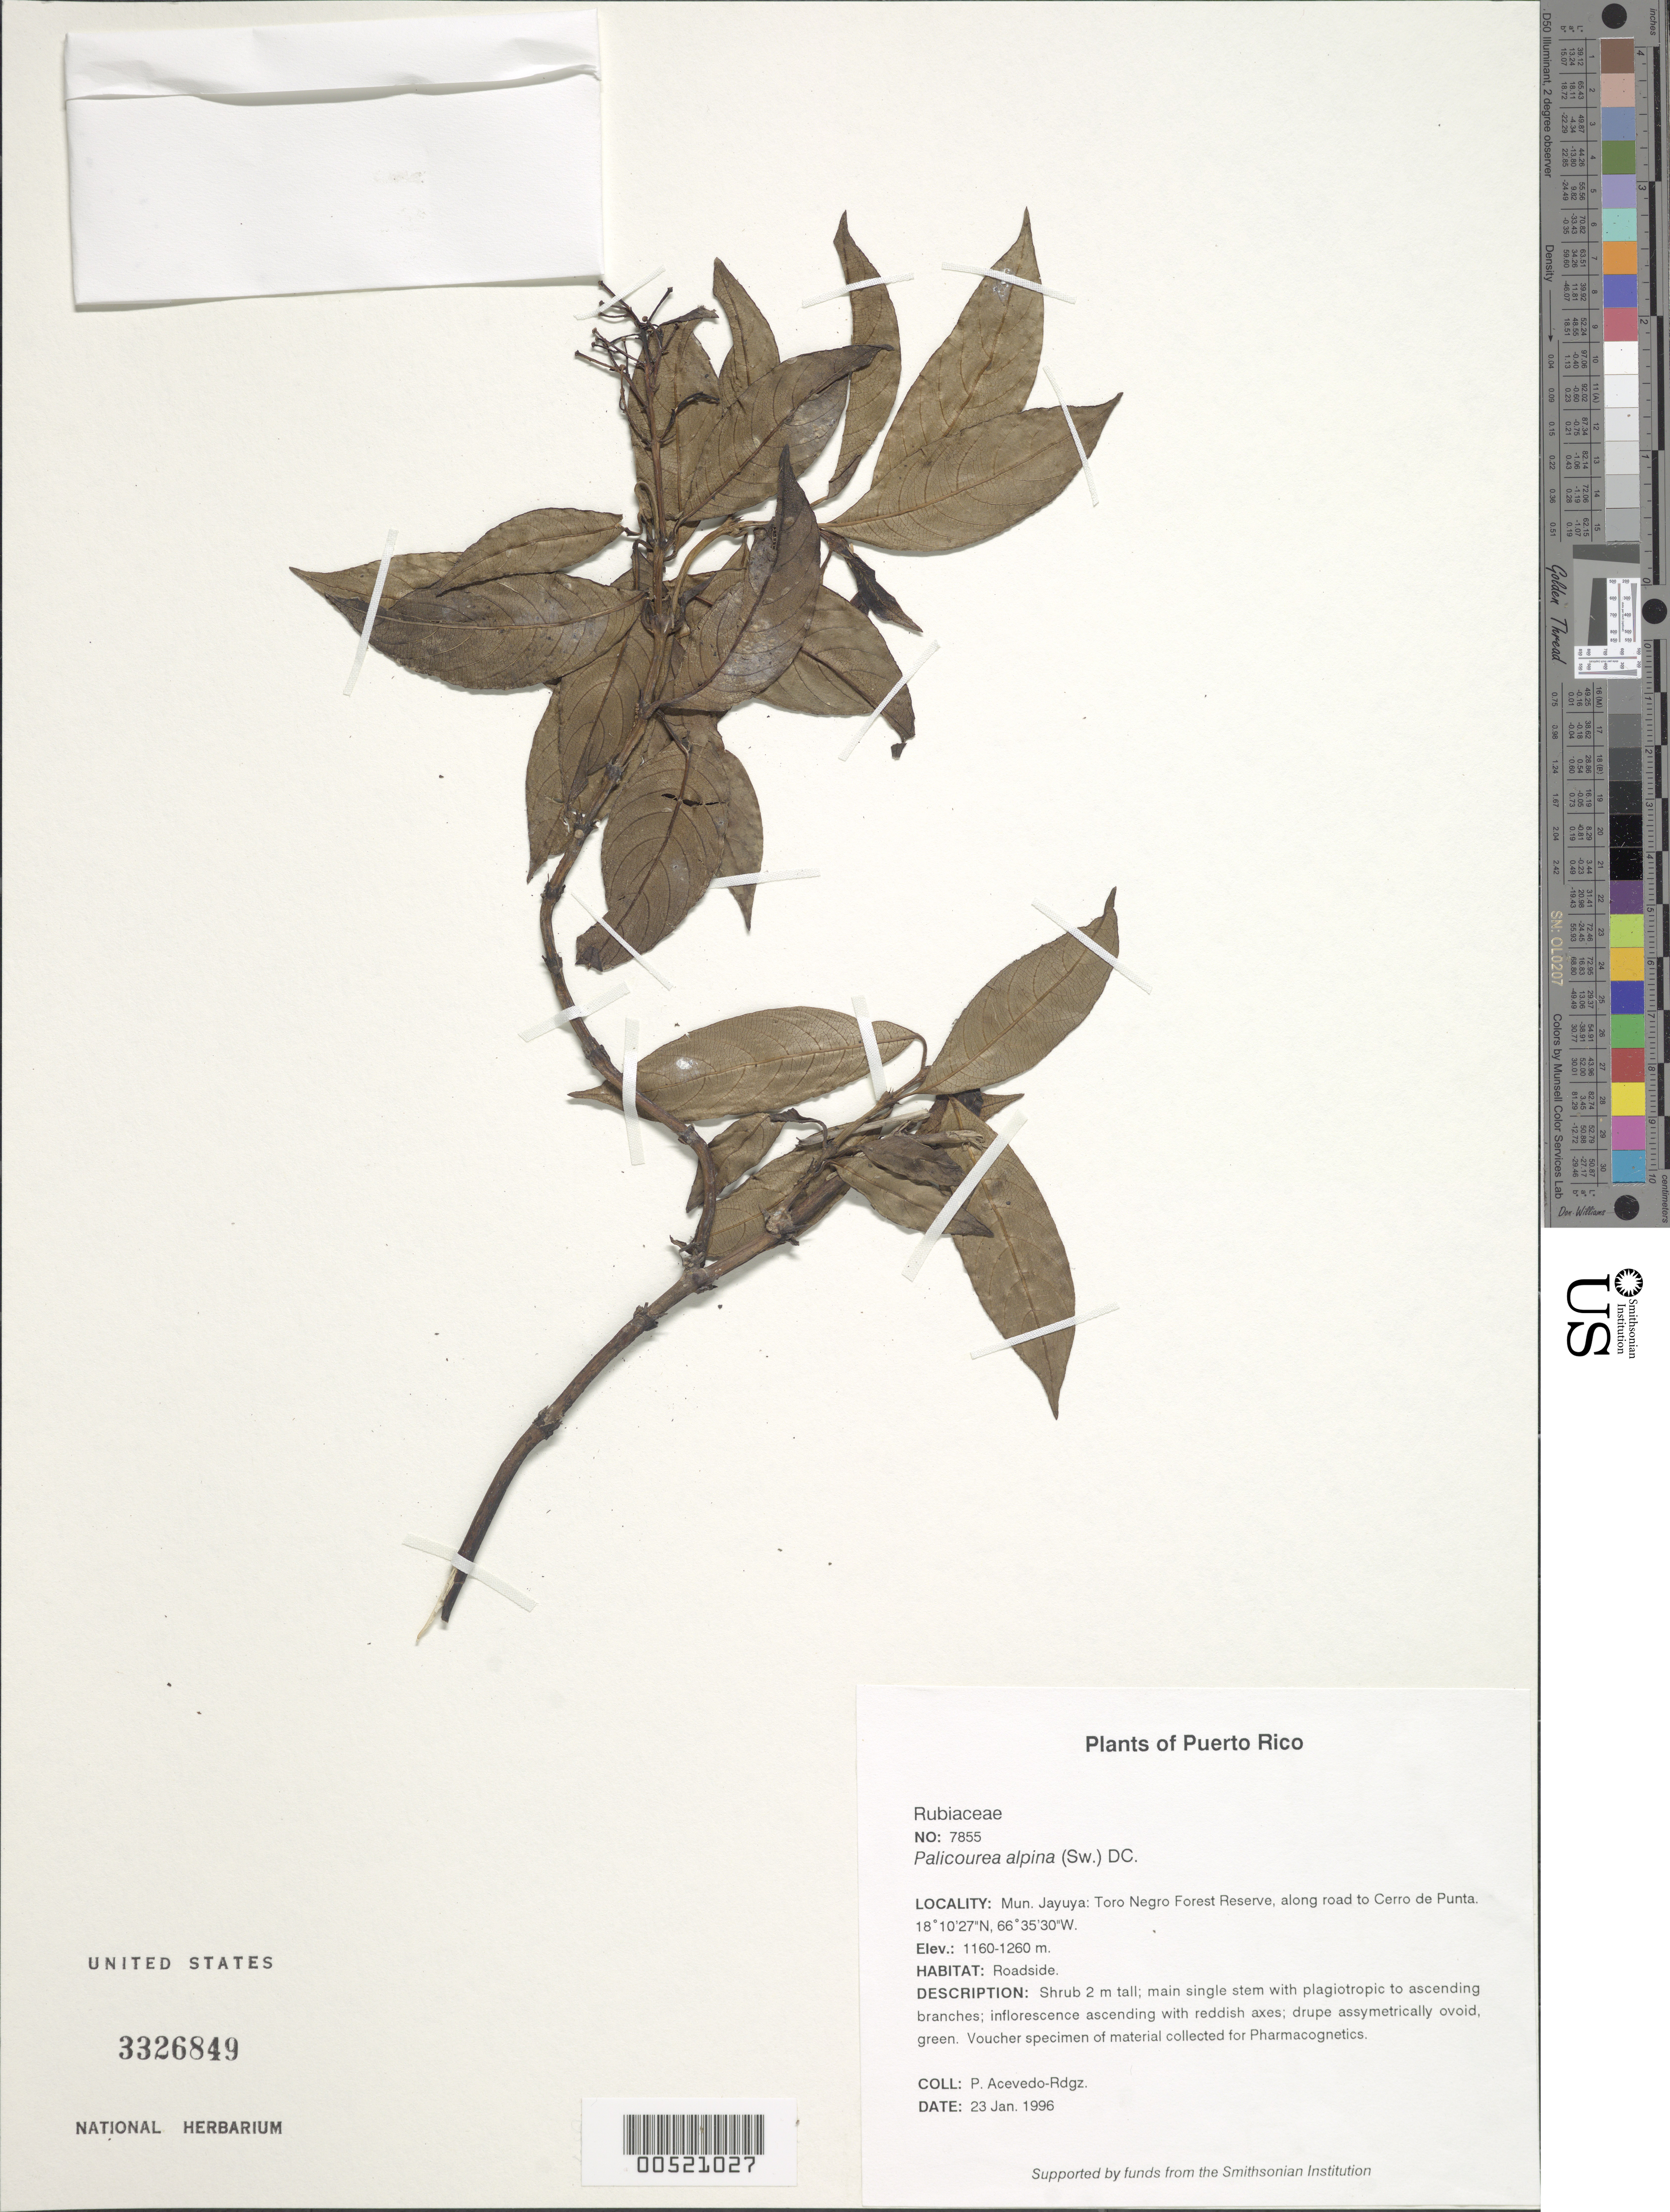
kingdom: Plantae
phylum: Tracheophyta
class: Magnoliopsida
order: Gentianales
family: Rubiaceae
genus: Palicourea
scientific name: Palicourea alpina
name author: (Sw.) DC.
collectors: P. Acevedo-Rodr. & G. J. Breckon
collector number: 7855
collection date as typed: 23 Jan 1996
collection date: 1996-01-23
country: Puerto Rico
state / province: Ponce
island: Puerto Rico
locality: Ponce: Jayuya, Toro Negro Forest Reserve, along road to Cerro de Punta.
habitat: Roadside.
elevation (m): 1300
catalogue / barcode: US 3326849